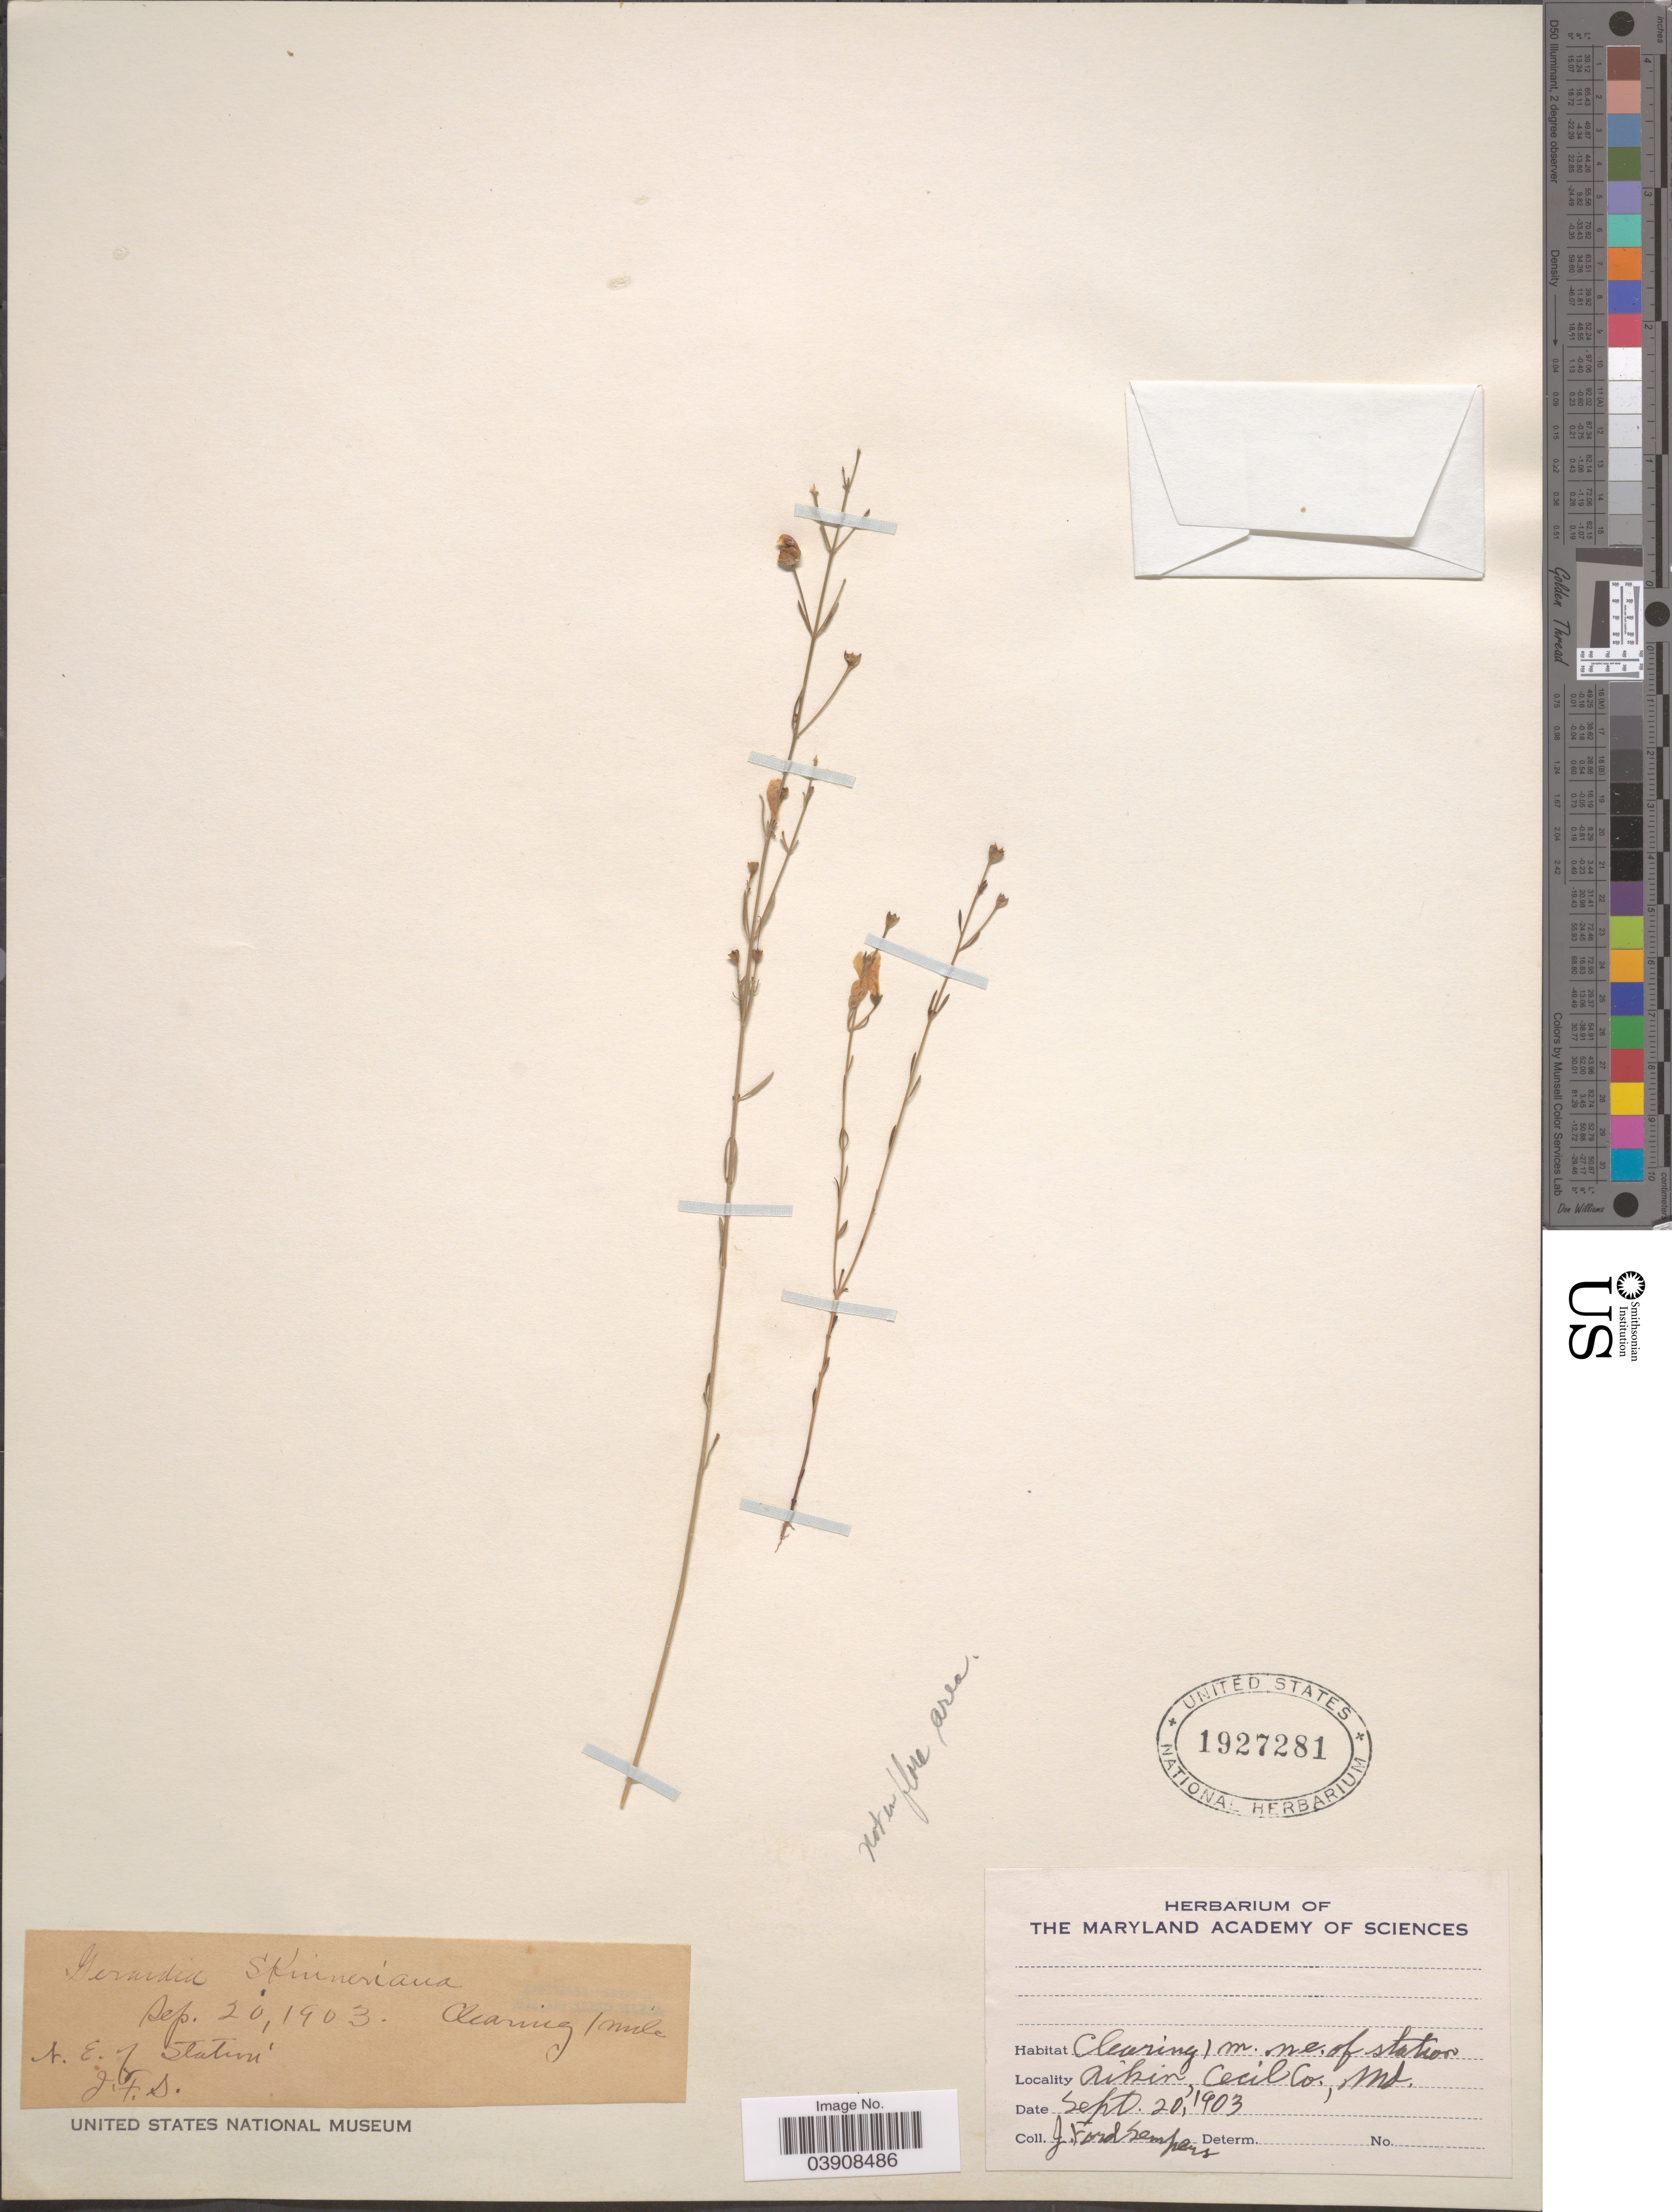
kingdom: Plantae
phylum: Tracheophyta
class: Magnoliopsida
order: Lamiales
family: Orobanchaceae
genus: Agalinis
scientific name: Agalinis skinneriana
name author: (Alph. Wood ex A. Gray) Britton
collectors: J. Sempers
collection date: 1903-09-20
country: United States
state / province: Maryland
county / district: Cecil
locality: Clearing 1 m. ne. of station. Aikin, Cecil Co.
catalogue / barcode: US 1927281